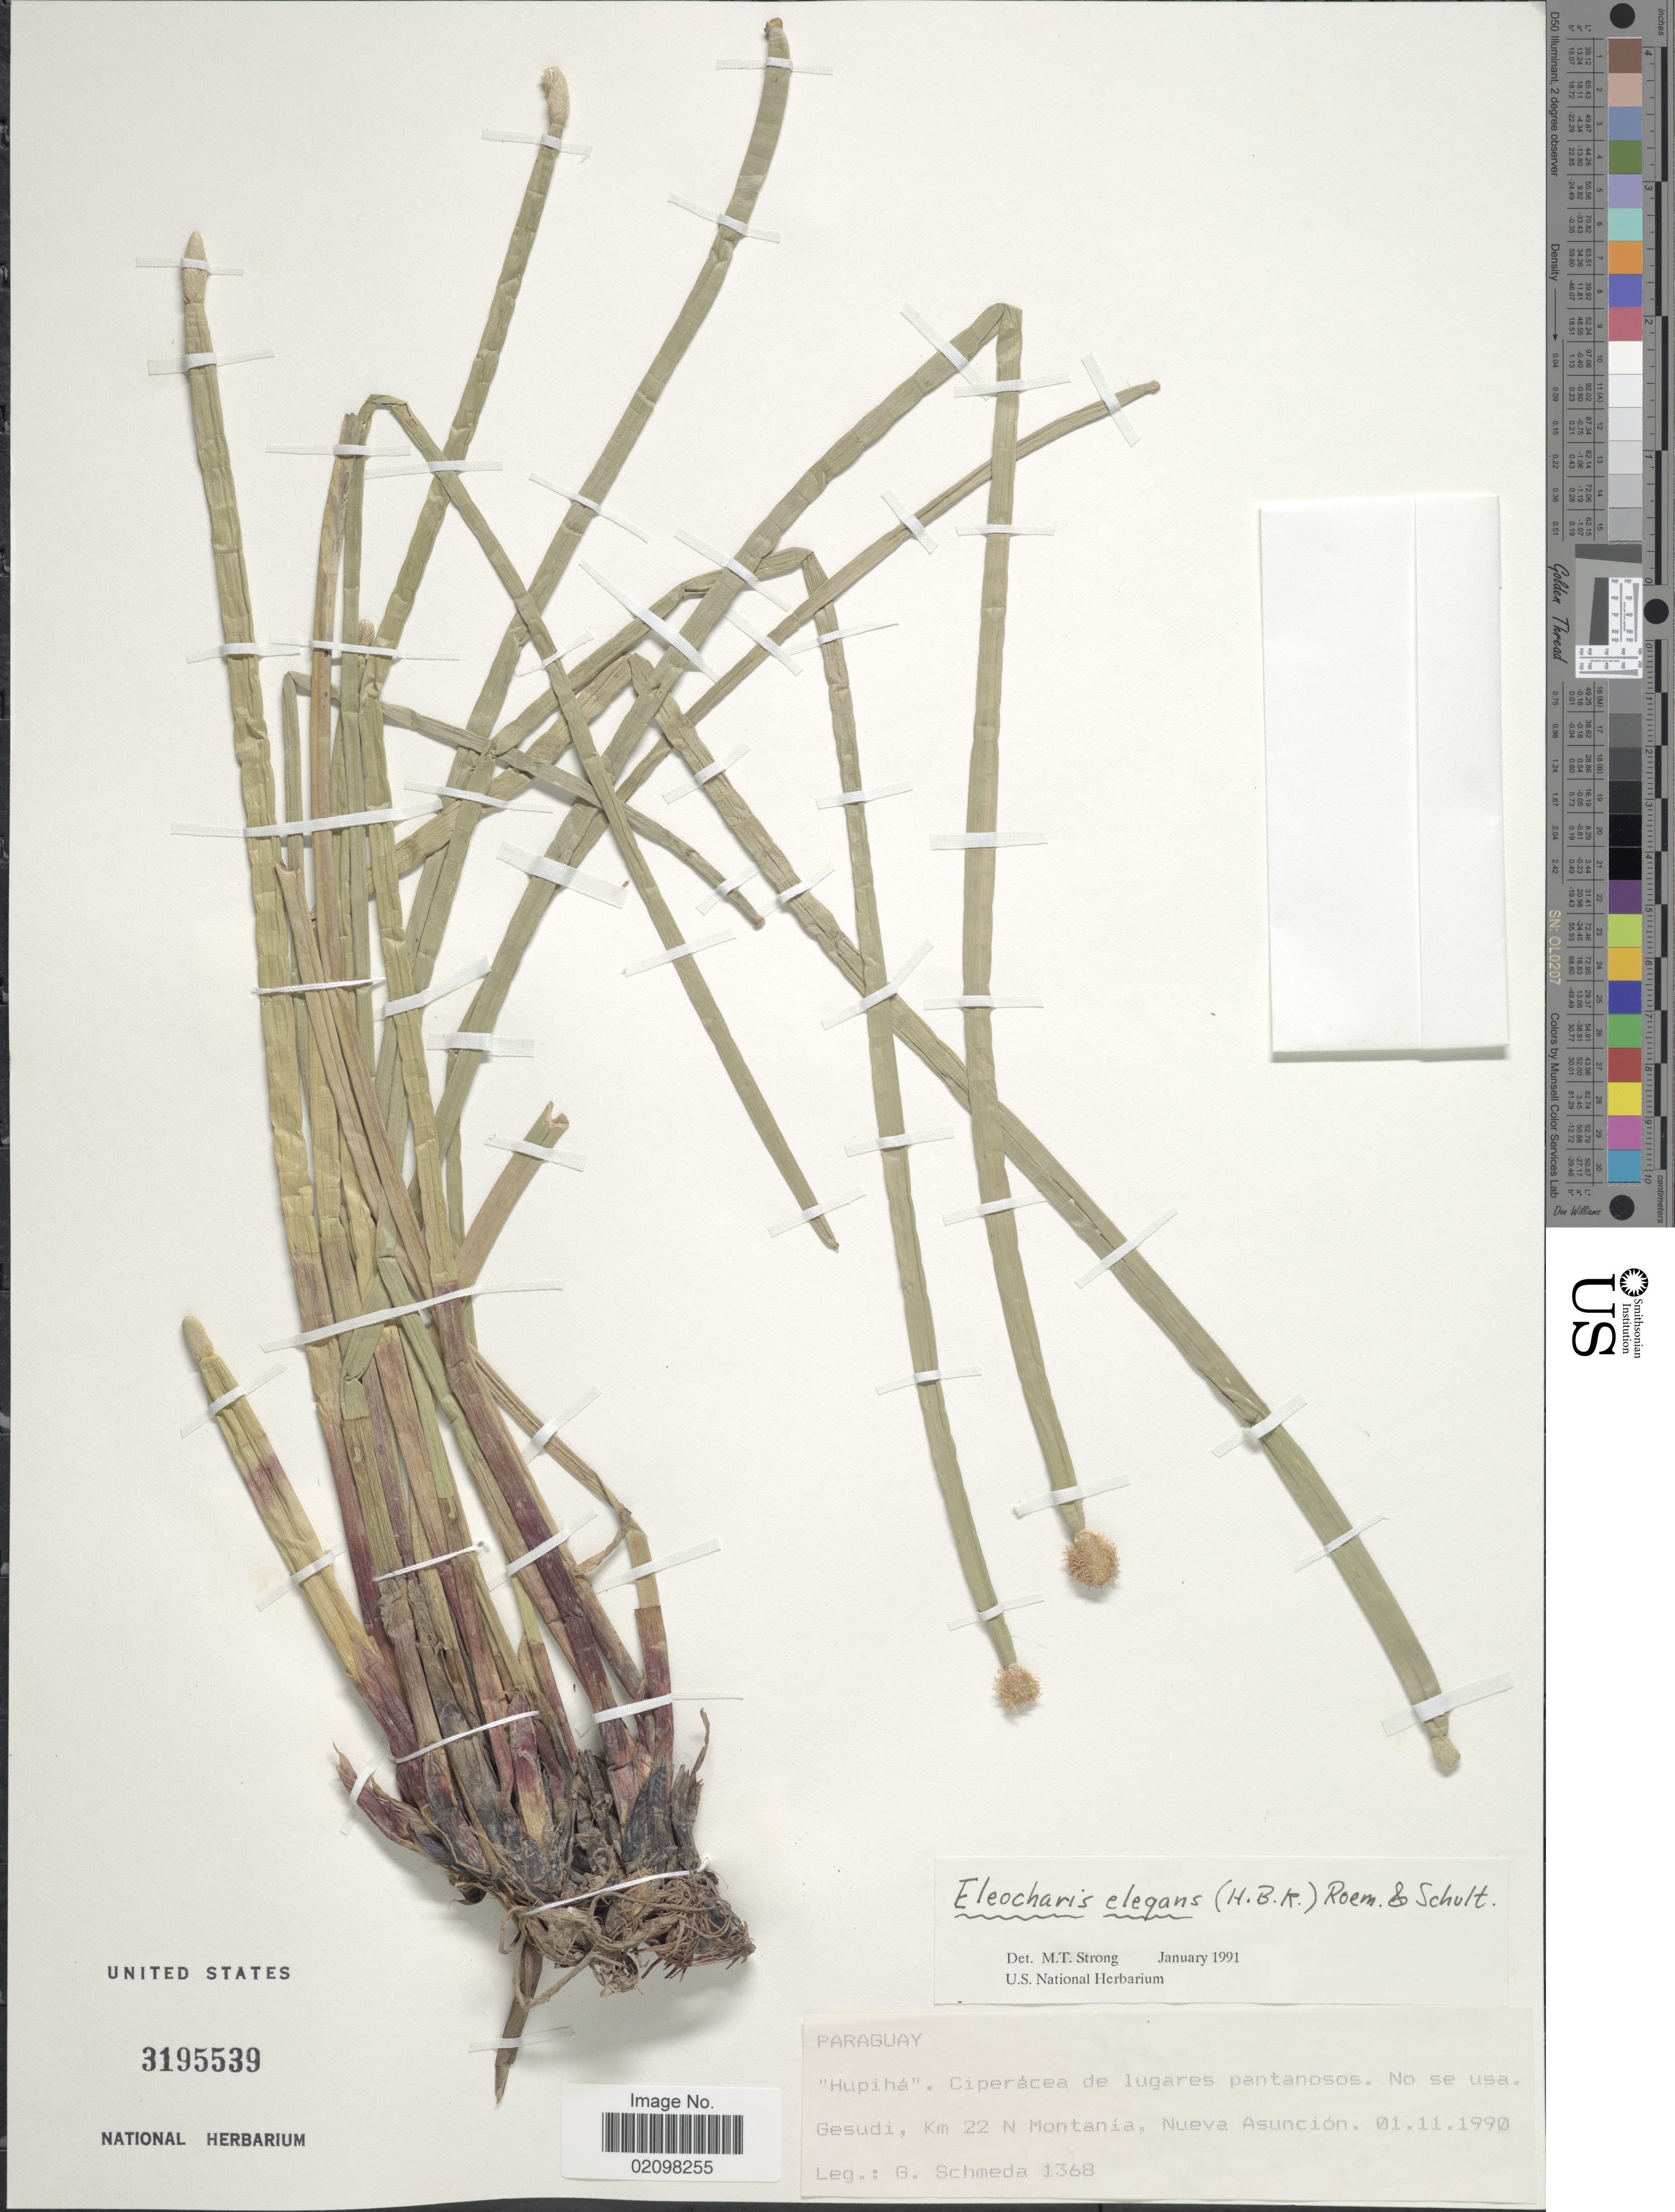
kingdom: Plantae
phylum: Tracheophyta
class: Liliopsida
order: Poales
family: Cyperaceae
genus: Eleocharis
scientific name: Eleocharis elegans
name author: (Kunth) Roem. & Schult.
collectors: G. Schmeda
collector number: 1368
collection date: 1990-01-01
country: Paraguay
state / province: Asuncion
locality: Gesudi, Km 22 Montanía, Nueva Asunción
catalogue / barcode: US 3195539